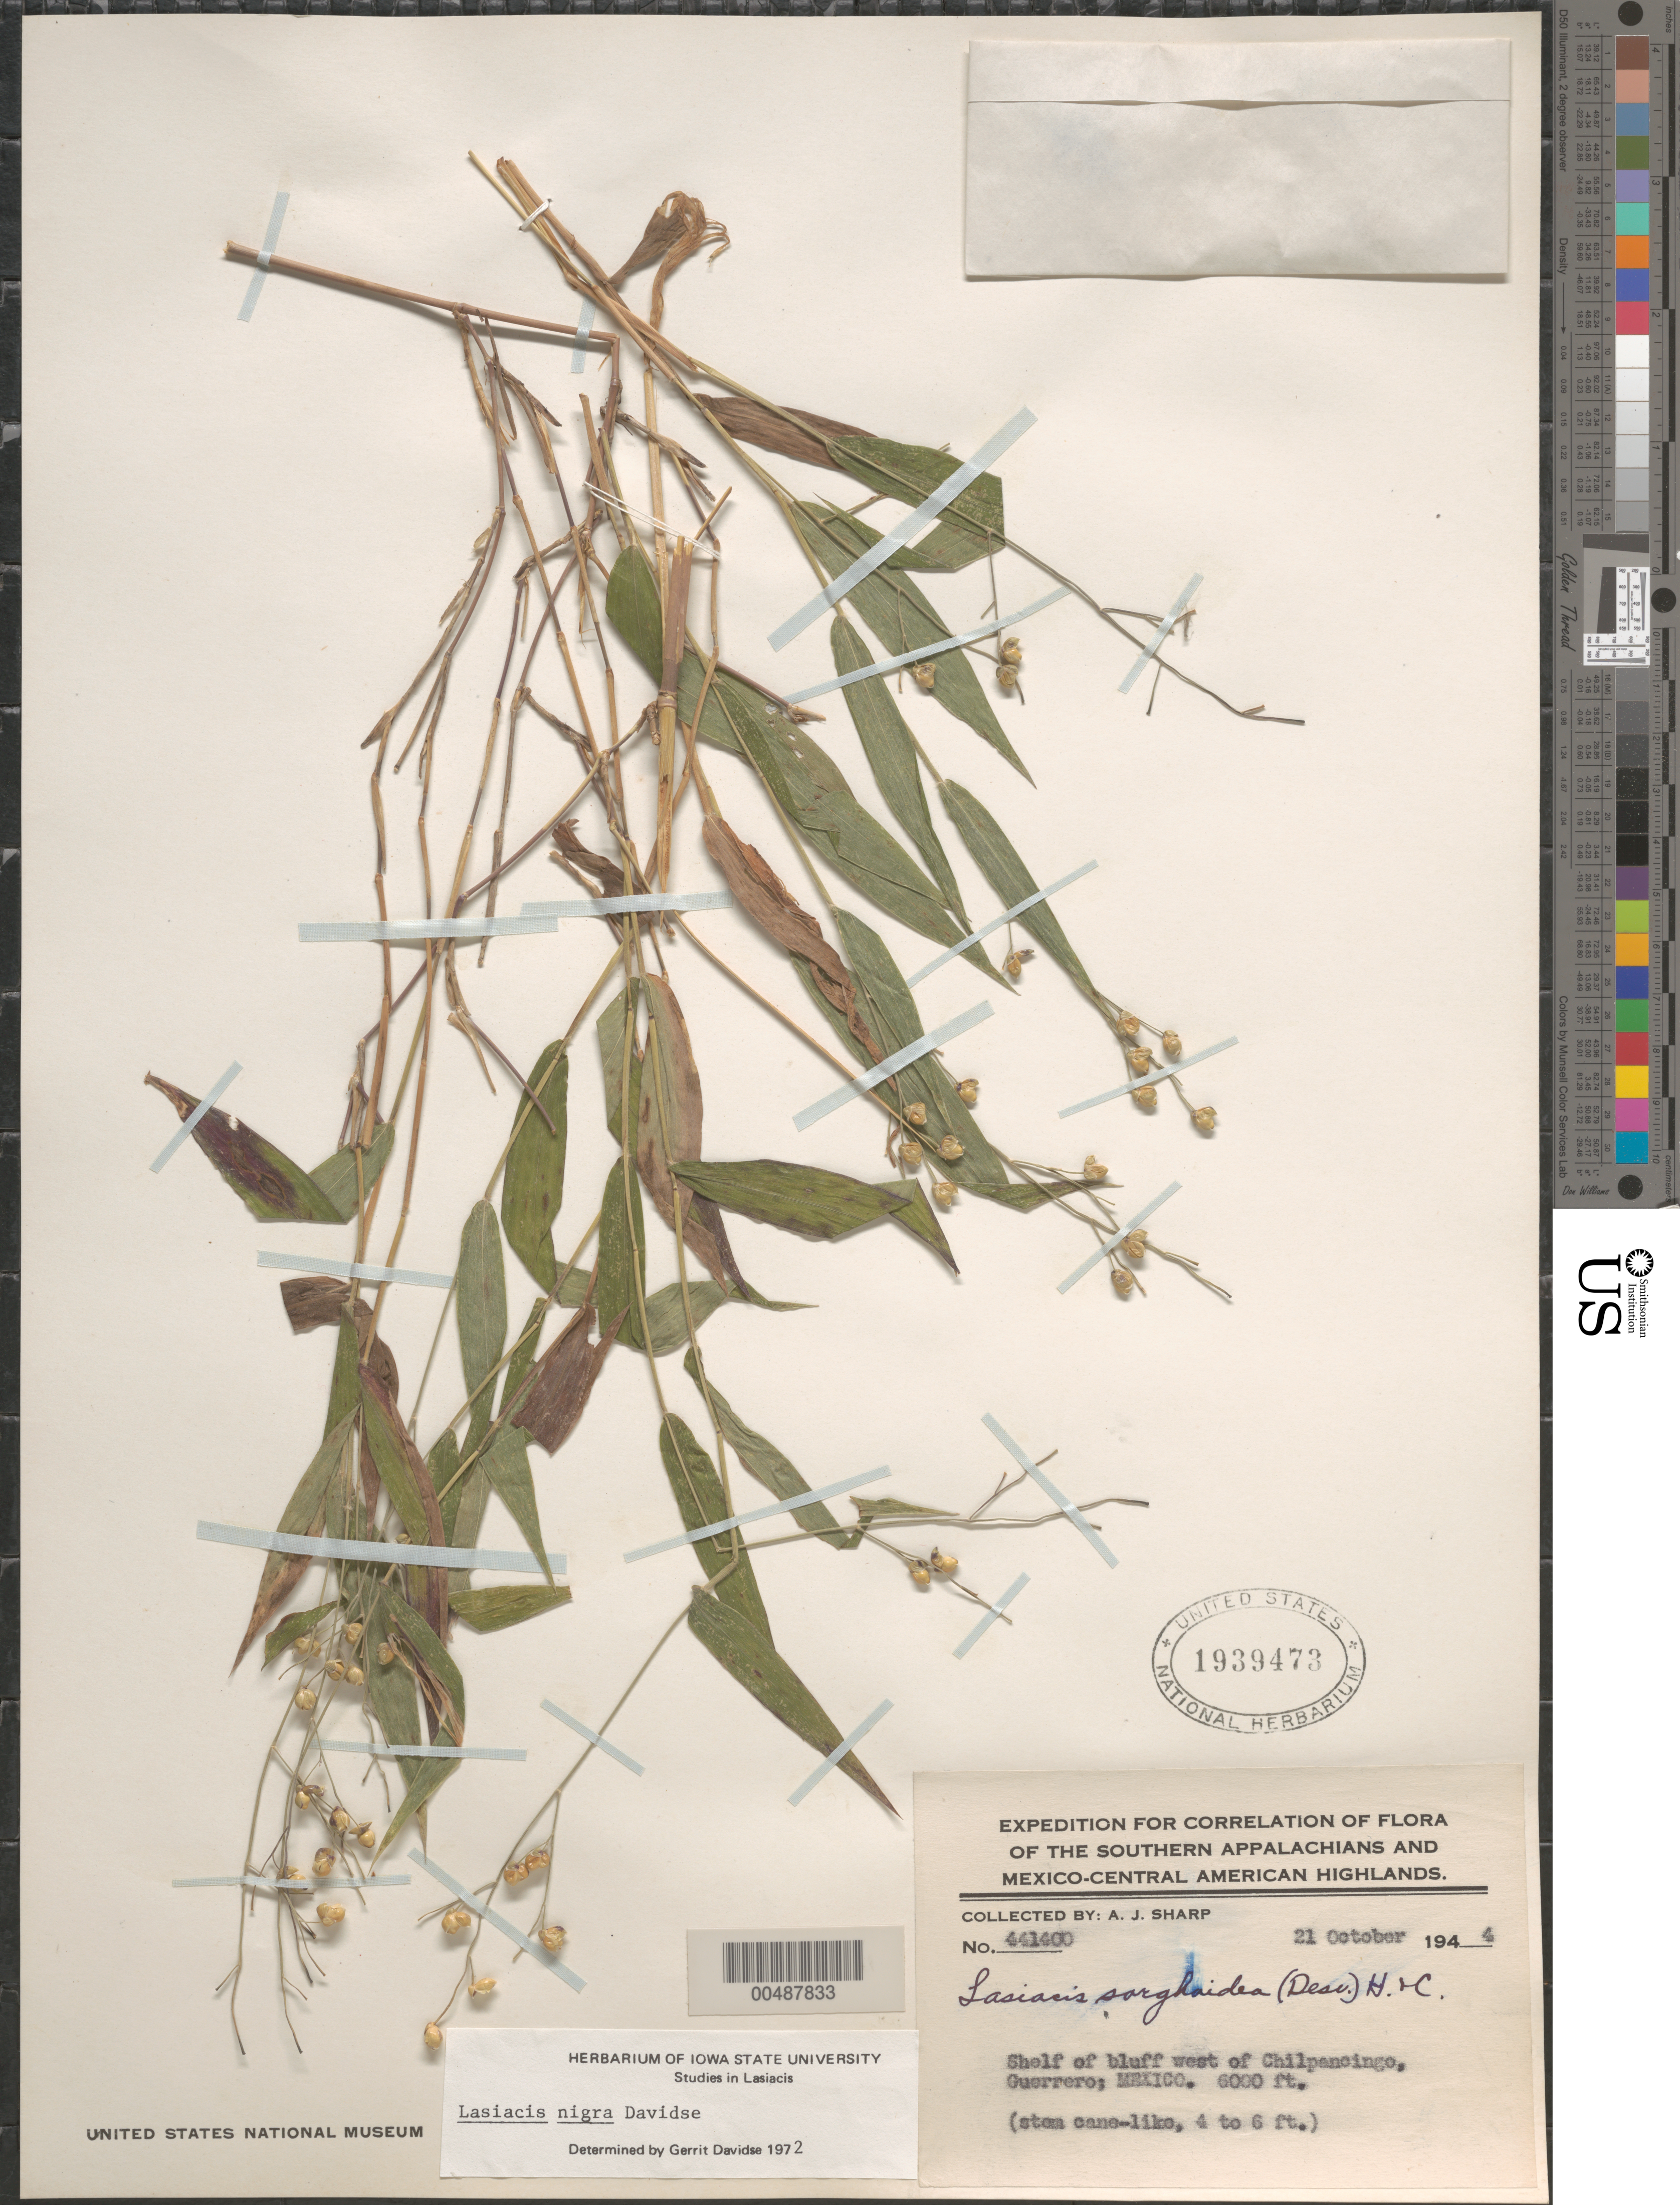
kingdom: Plantae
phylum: Tracheophyta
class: Liliopsida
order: Poales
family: Poaceae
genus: Lasiacis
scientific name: Lasiacis maxonii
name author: Swallen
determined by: Davidse, Gerrit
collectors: A. J. Sharp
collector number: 441460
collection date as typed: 21 Oct 1944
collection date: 1944-10-21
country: Mexico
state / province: Guerrero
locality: W of Chilpencingo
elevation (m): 1829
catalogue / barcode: US 1939473